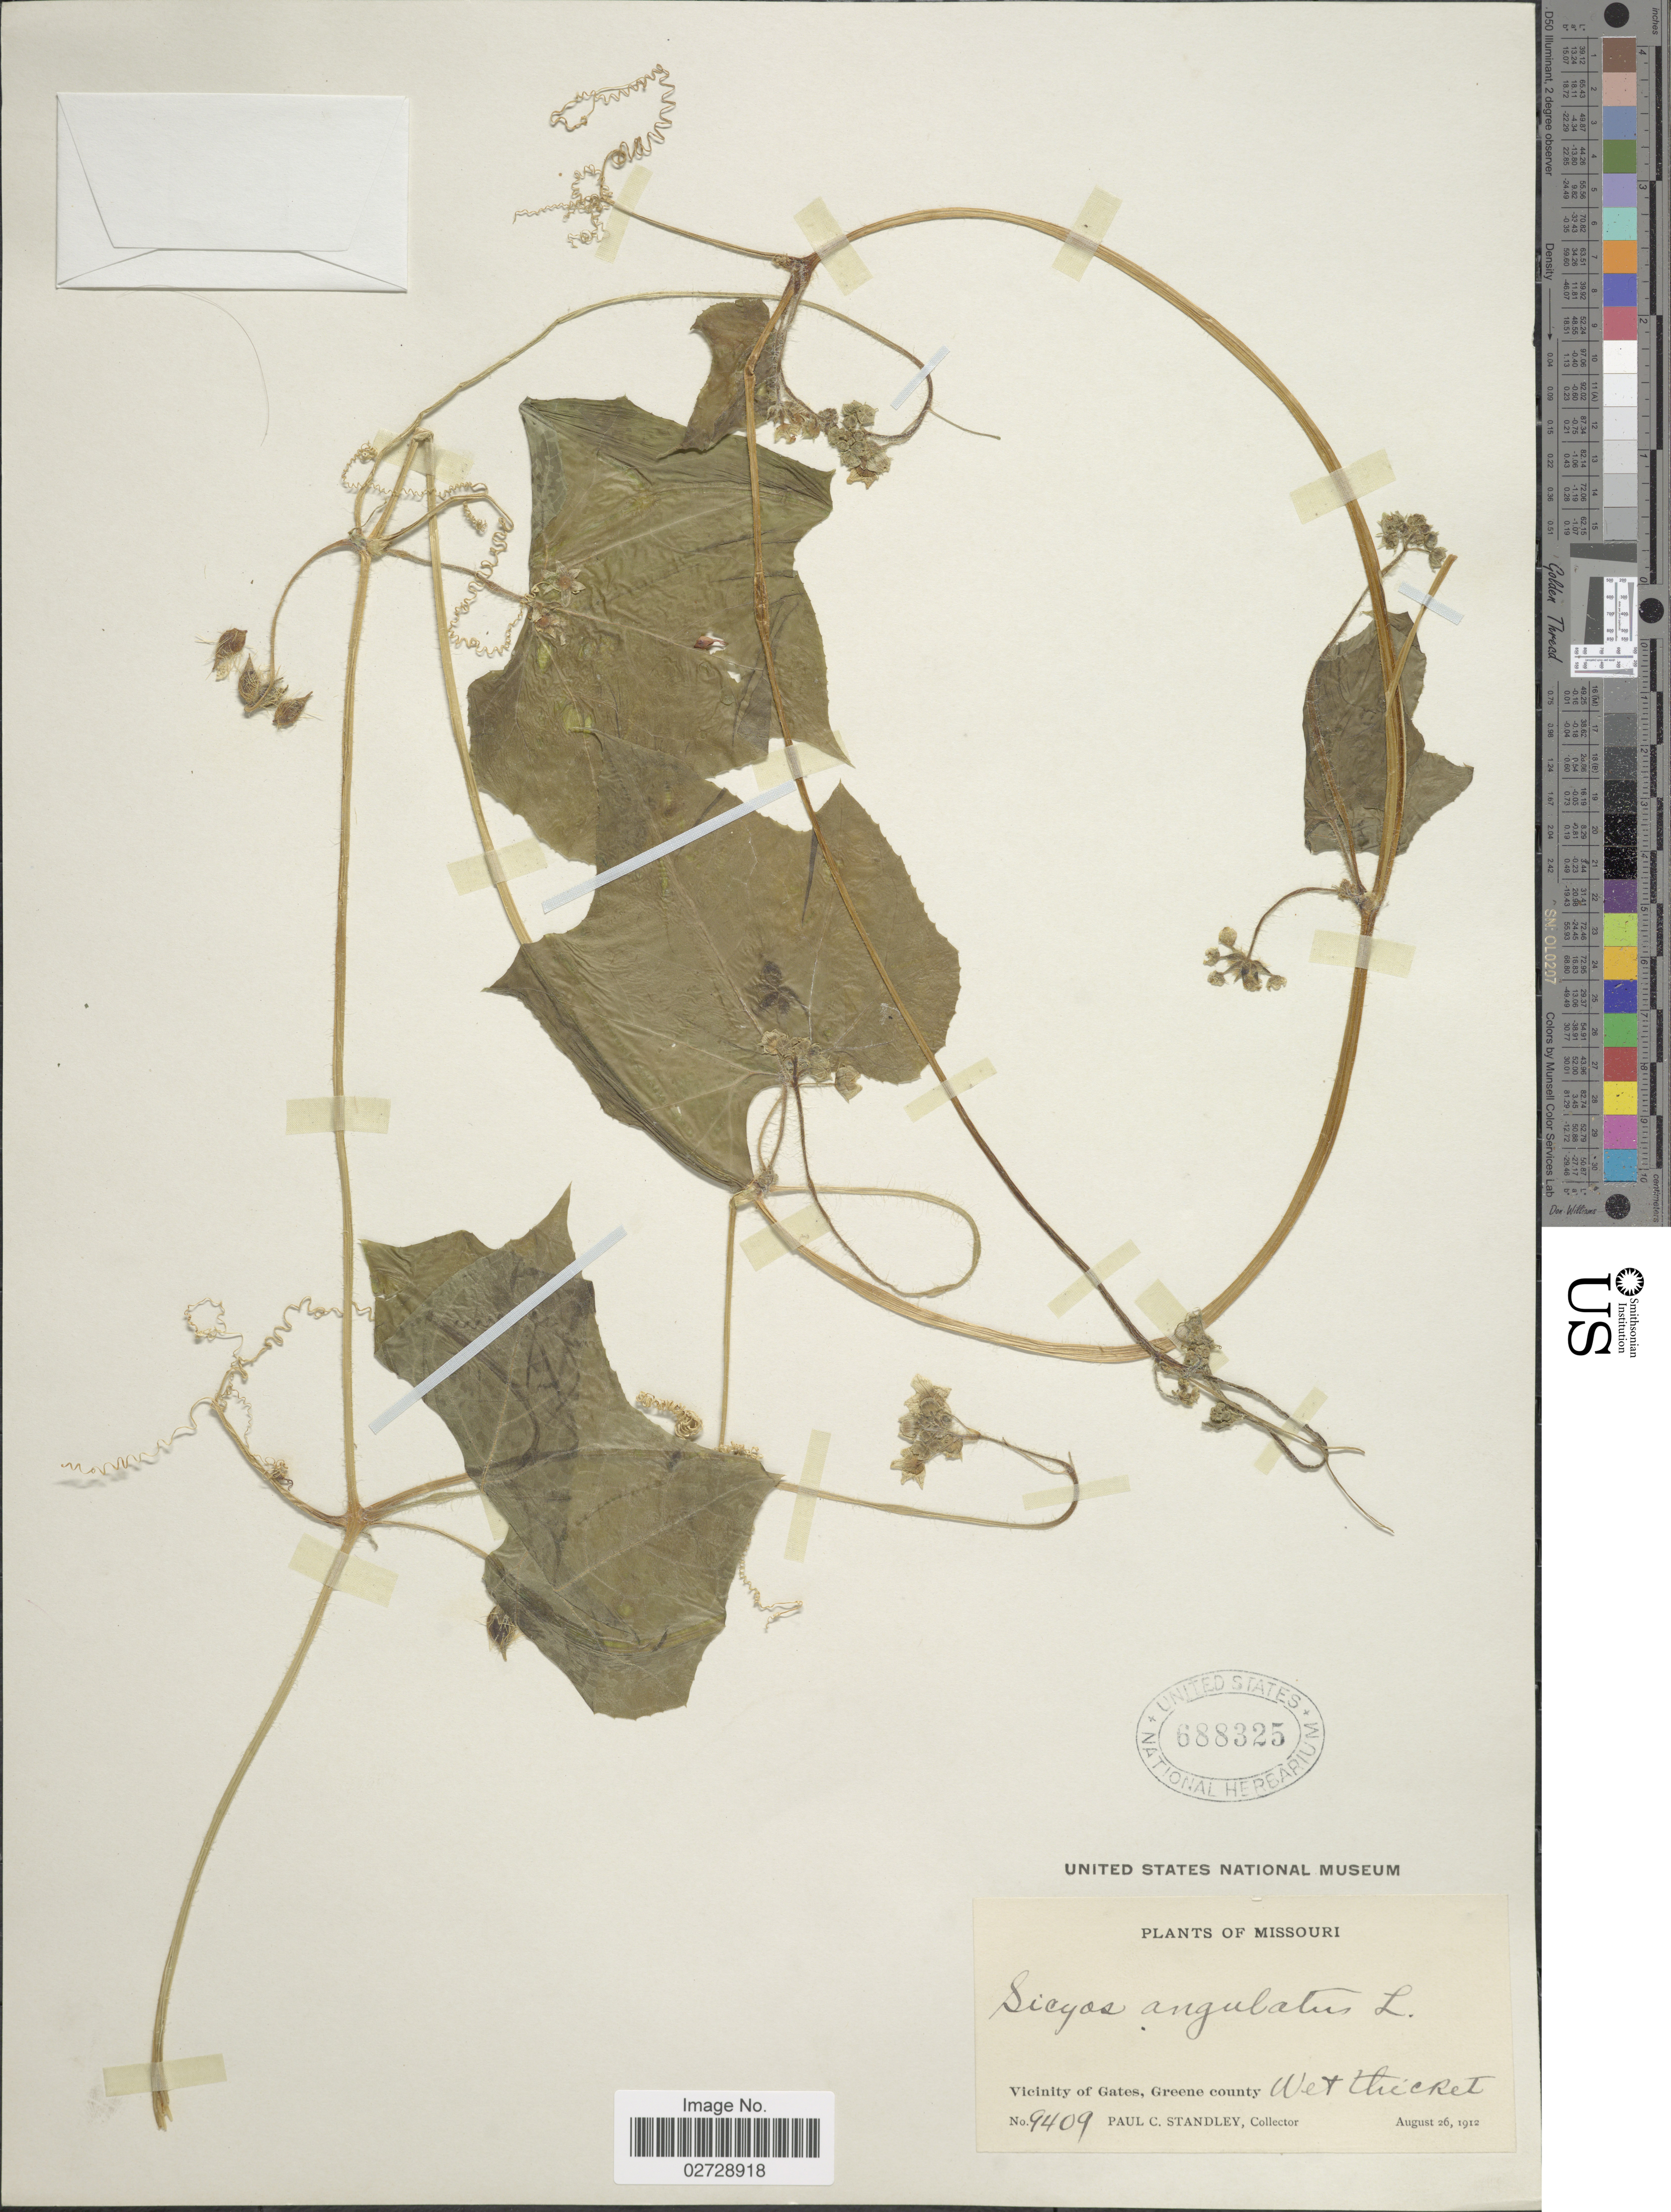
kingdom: Plantae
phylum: Tracheophyta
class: Magnoliopsida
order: Cucurbitales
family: Cucurbitaceae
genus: Sicyos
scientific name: Sicyos angulatus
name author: L.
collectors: P. C. Standley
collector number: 9409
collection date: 1912-08-26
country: United States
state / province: Missouri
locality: Vicinity of Gates, Green County, Wet thicket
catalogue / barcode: US 688325